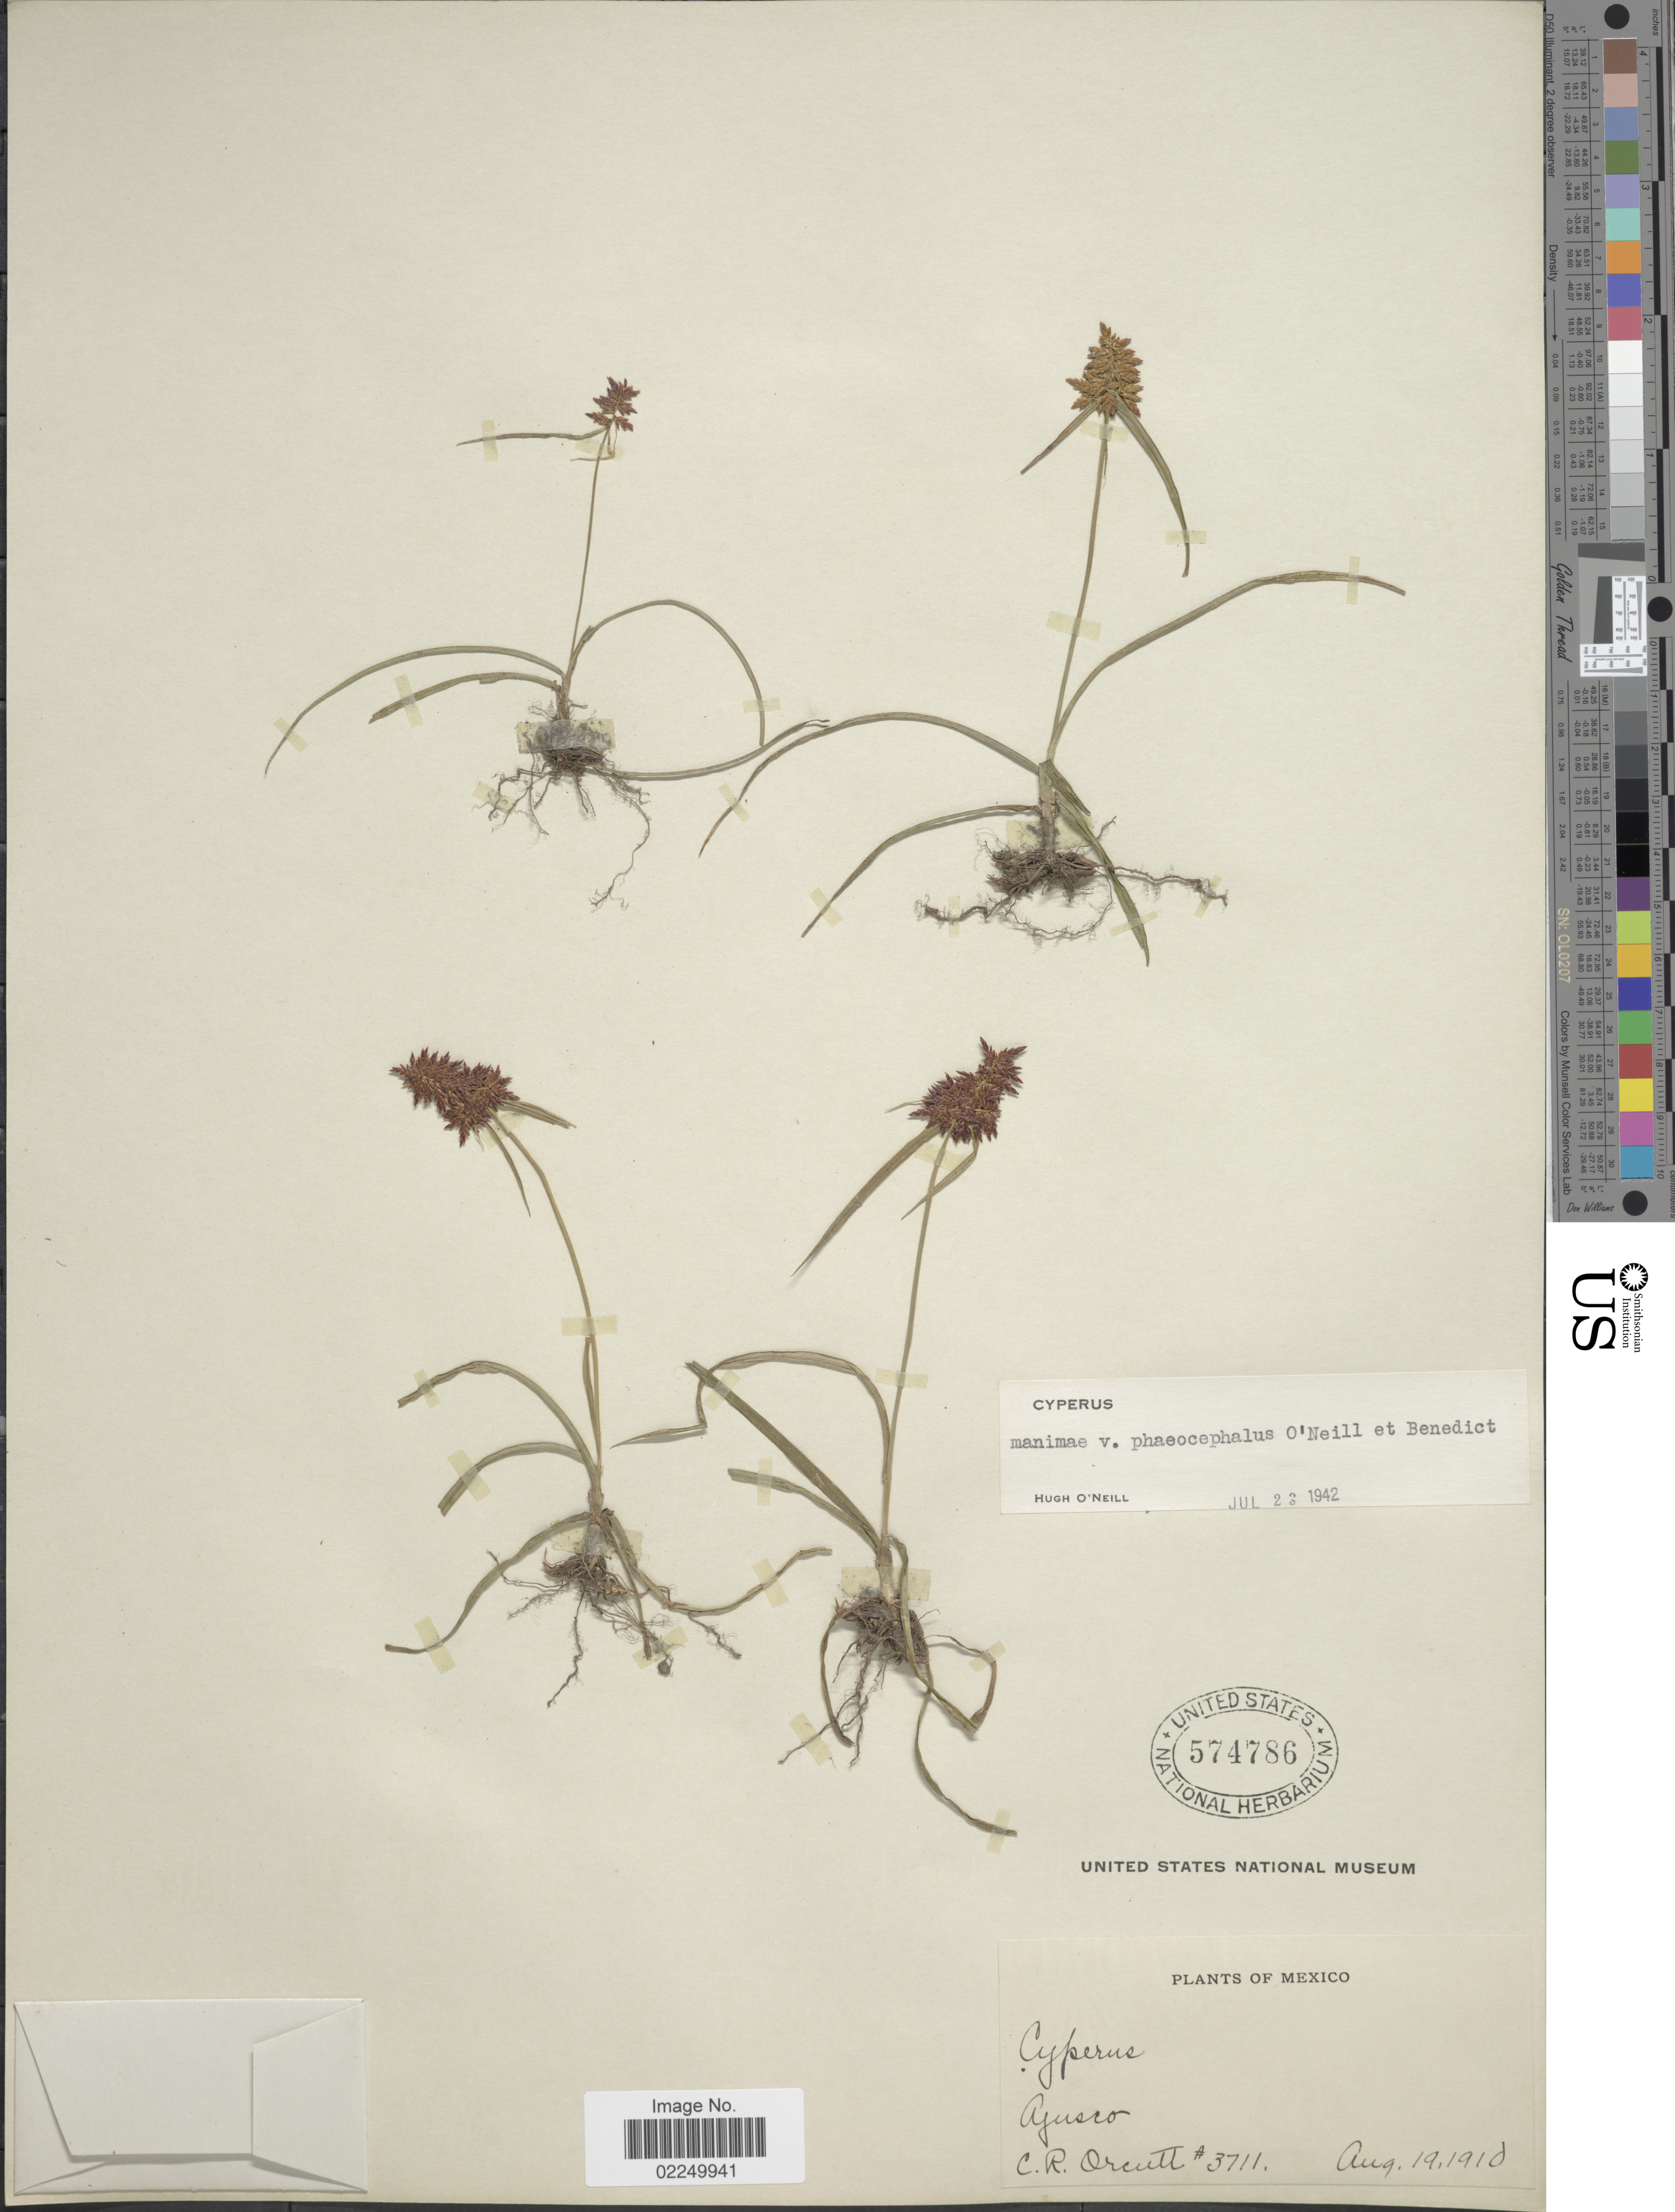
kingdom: Plantae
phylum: Tracheophyta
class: Liliopsida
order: Poales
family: Cyperaceae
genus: Cyperus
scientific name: Cyperus spectabilis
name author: Link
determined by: Tucker, G. C.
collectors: C. R. Orcutt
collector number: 3711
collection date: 1910-08-19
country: Mexico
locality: Ajusco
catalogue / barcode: US 574786